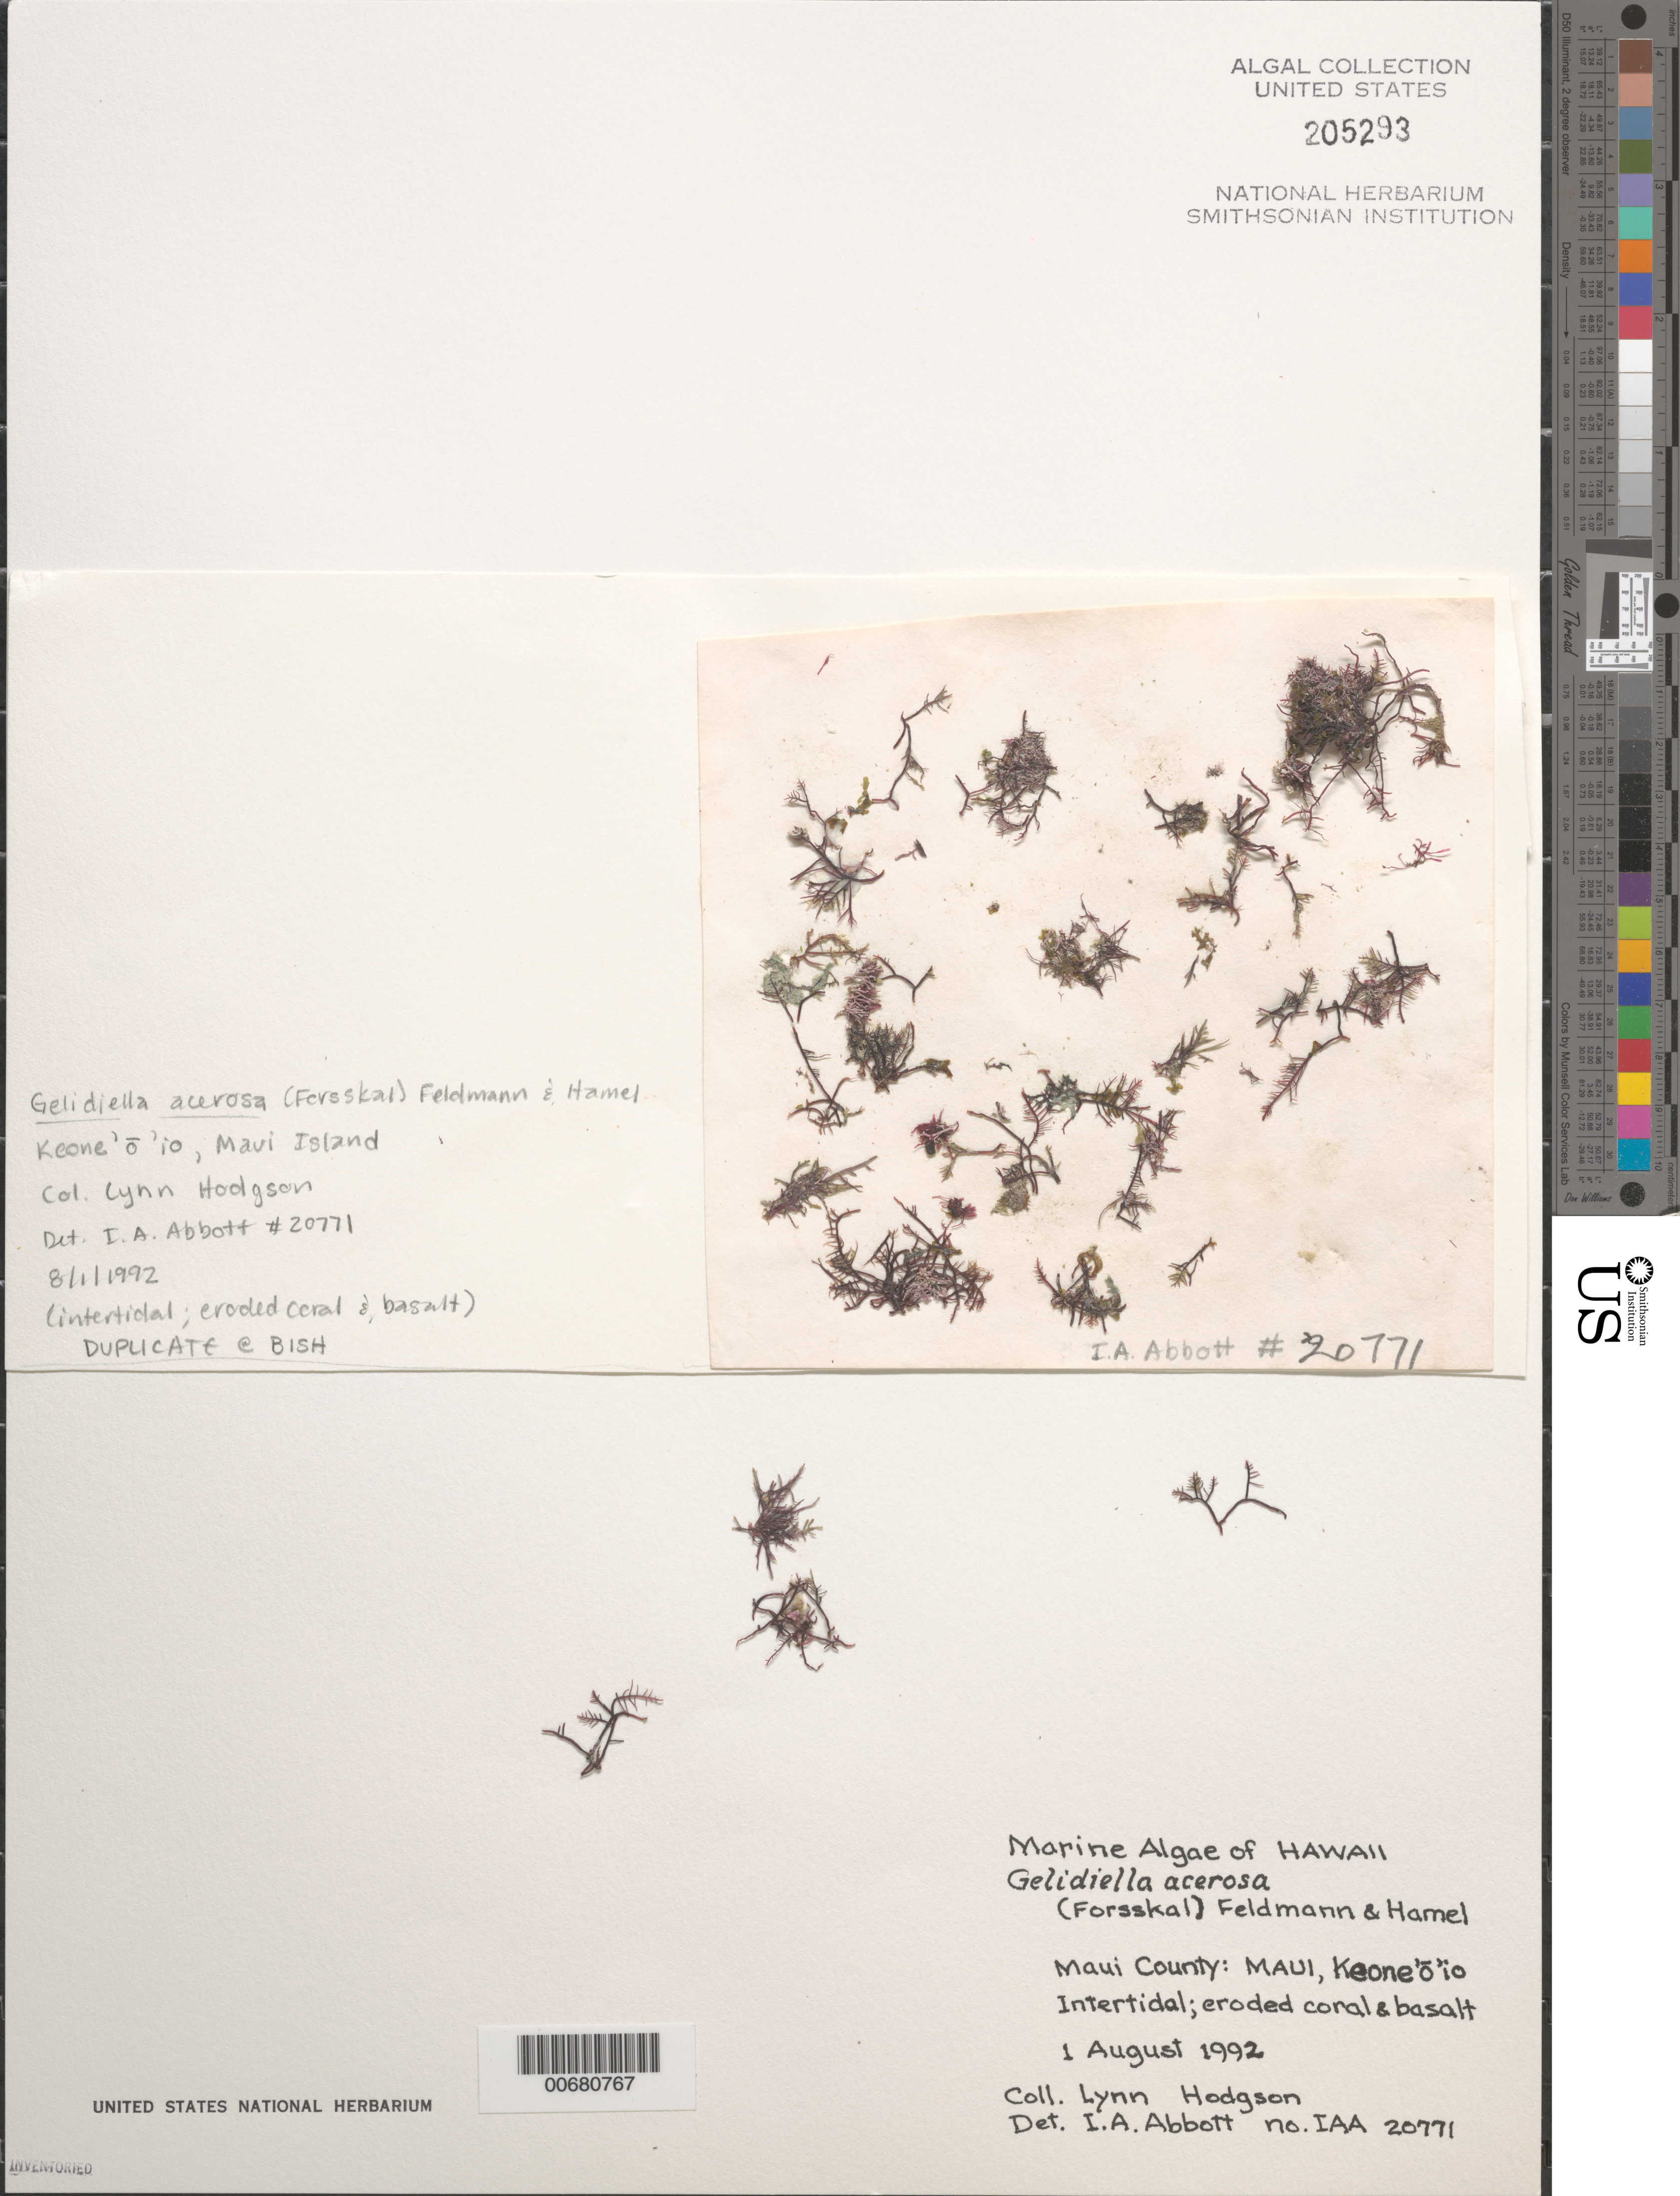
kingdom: Plantae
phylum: Rhodophyta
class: Florideophyceae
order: Gelidiales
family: Gelidiellaceae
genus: Gelidiella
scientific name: Gelidiella acerosa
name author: (Forssk.) Feldmann & G. Hamel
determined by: Abbott, Isabella A.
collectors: L. M. Hodgson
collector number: IAA 20771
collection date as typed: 01 Aug 1992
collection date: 1992-08-01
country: United States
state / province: Hawaii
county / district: Maui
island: Maui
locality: Keone'o'io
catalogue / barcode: US 205293